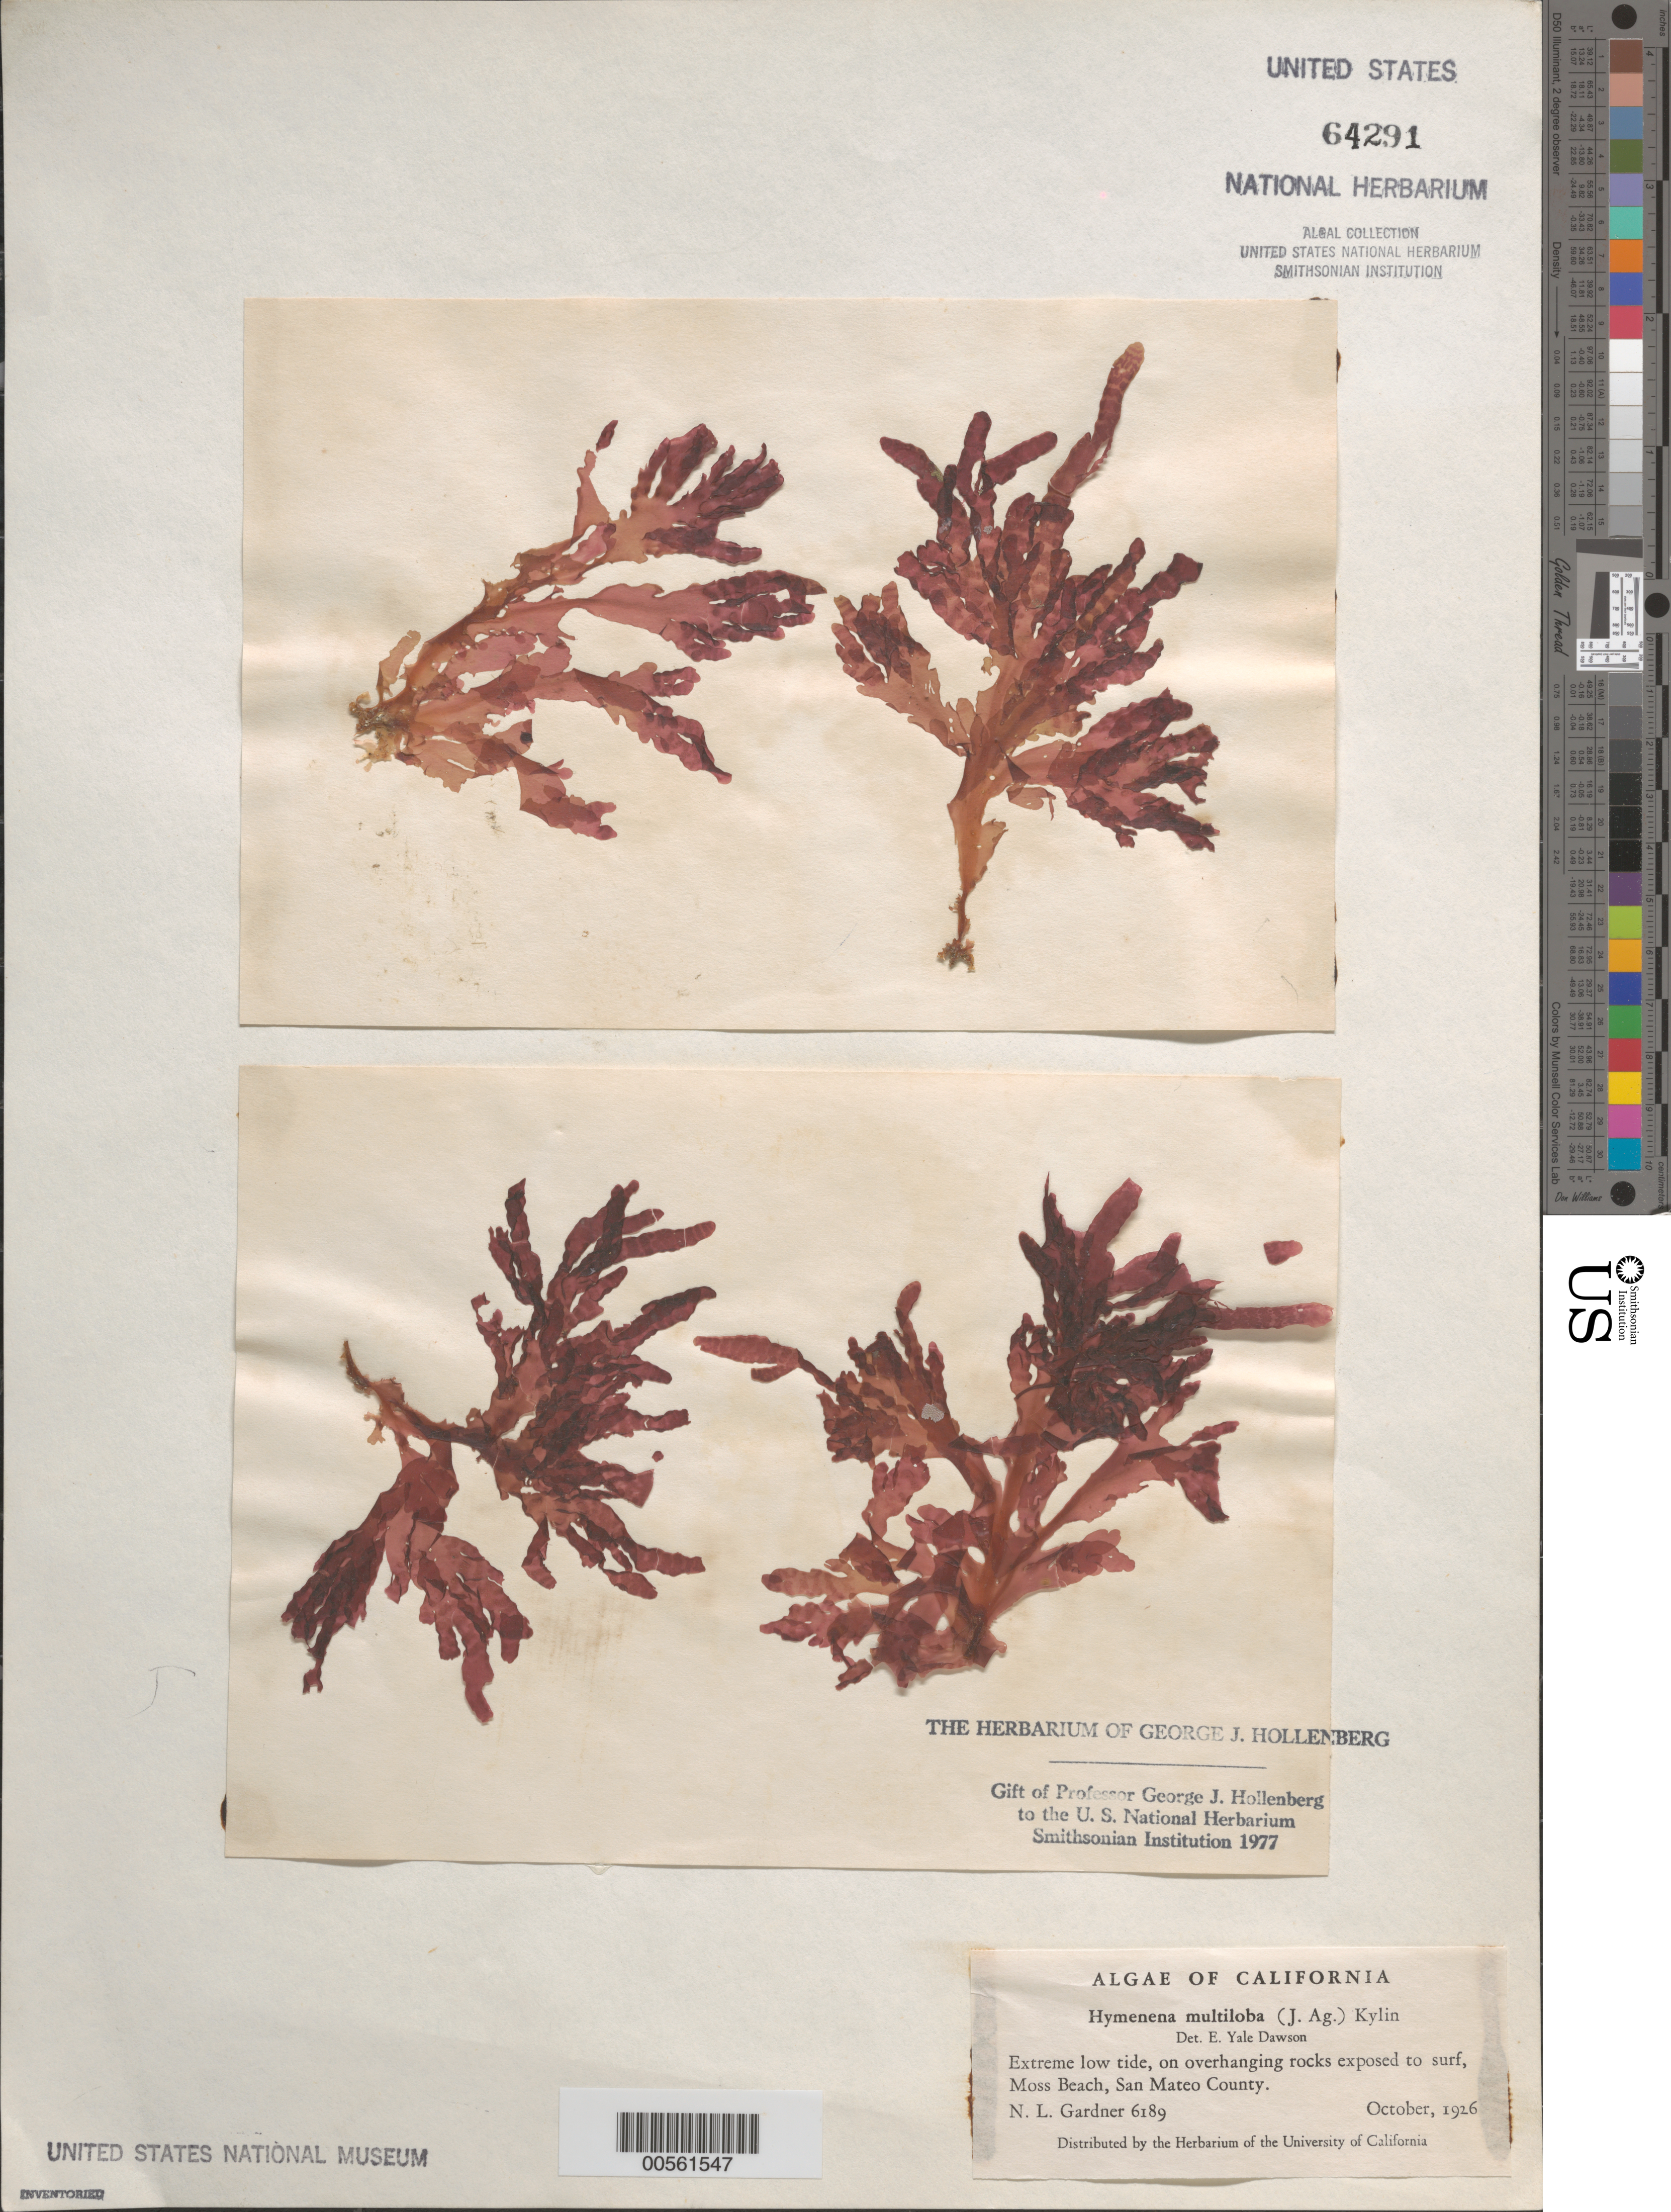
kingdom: Plantae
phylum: Rhodophyta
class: Florideophyceae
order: Ceramiales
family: Delesseriaceae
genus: Hymenena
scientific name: Hymenena multiloba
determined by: Dawson, E. Y.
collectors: N. Gardner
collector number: NLG 6189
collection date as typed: Oct 1926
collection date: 1926-10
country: United States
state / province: California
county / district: San Mateo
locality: Moss Beach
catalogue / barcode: US 64291